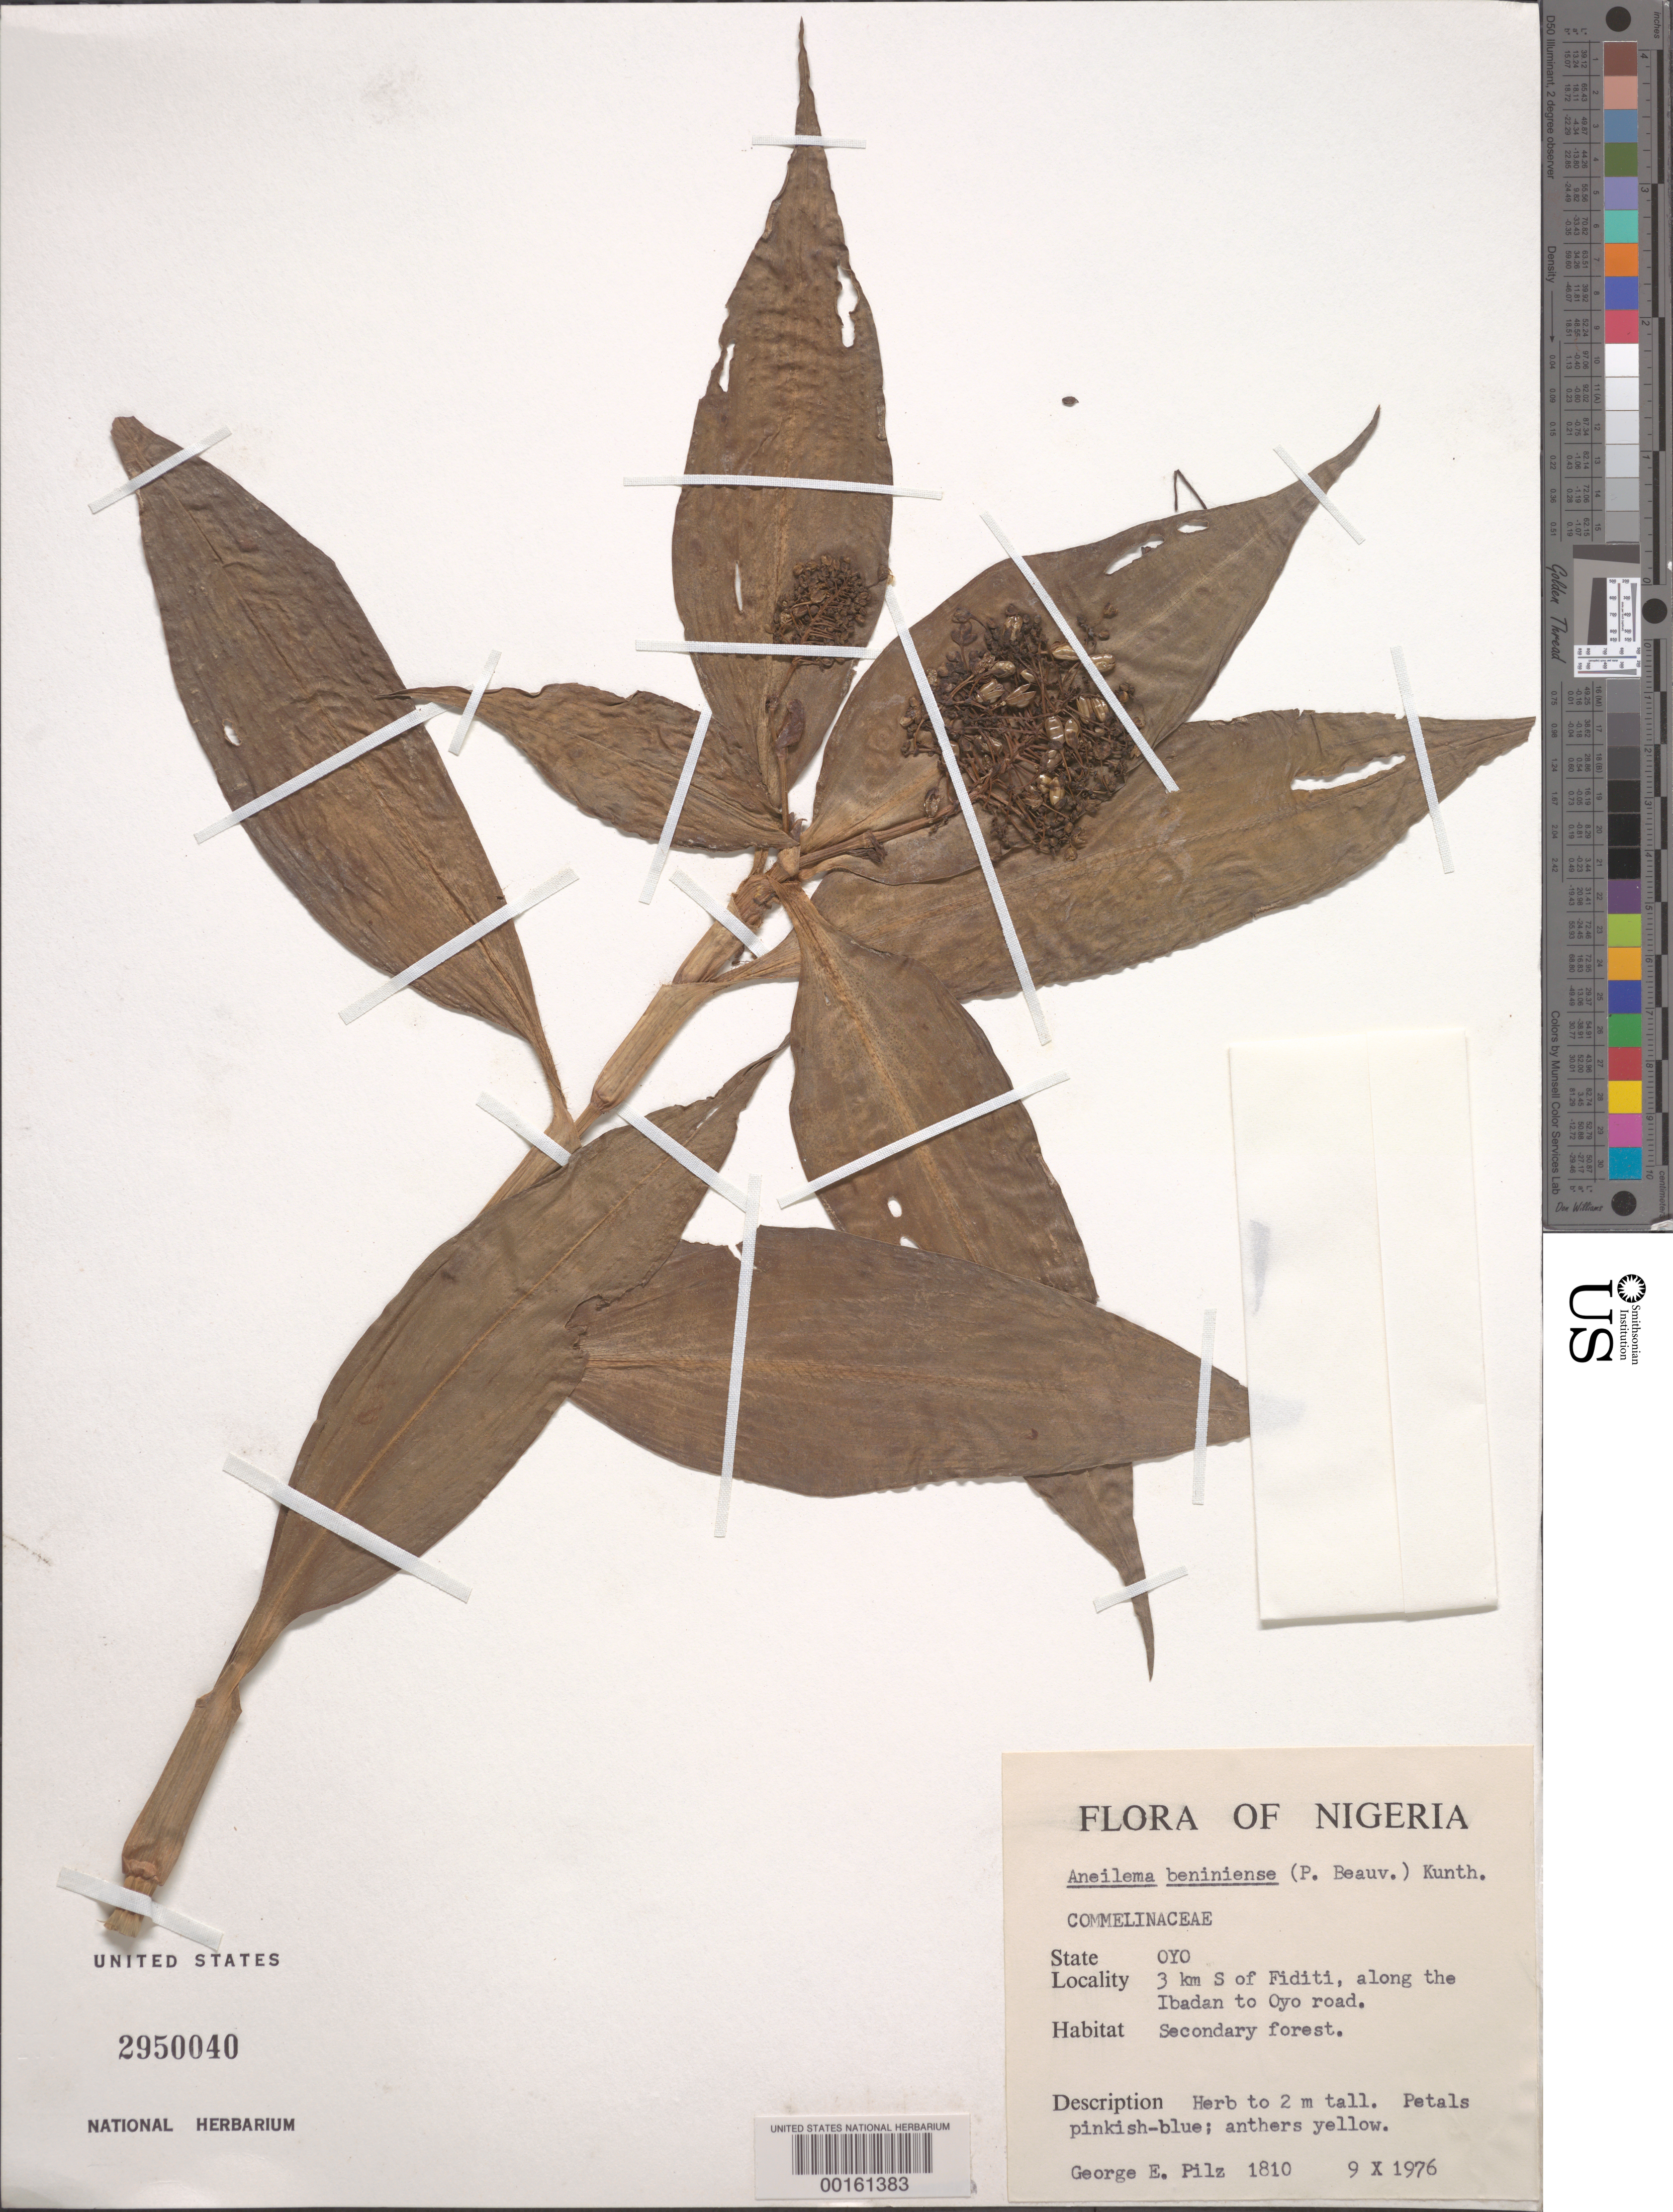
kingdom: Plantae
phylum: Tracheophyta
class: Liliopsida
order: Commelinales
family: Commelinaceae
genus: Aneilema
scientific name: Aneilema beniniense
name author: (P. Beauv.) Kunth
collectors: G. E. Pilz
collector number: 1810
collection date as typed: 09 Oct 1976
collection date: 1976-10-09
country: Nigeria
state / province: Lagos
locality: S of fiditi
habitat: Secondary forest; roadside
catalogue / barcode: US 2950040